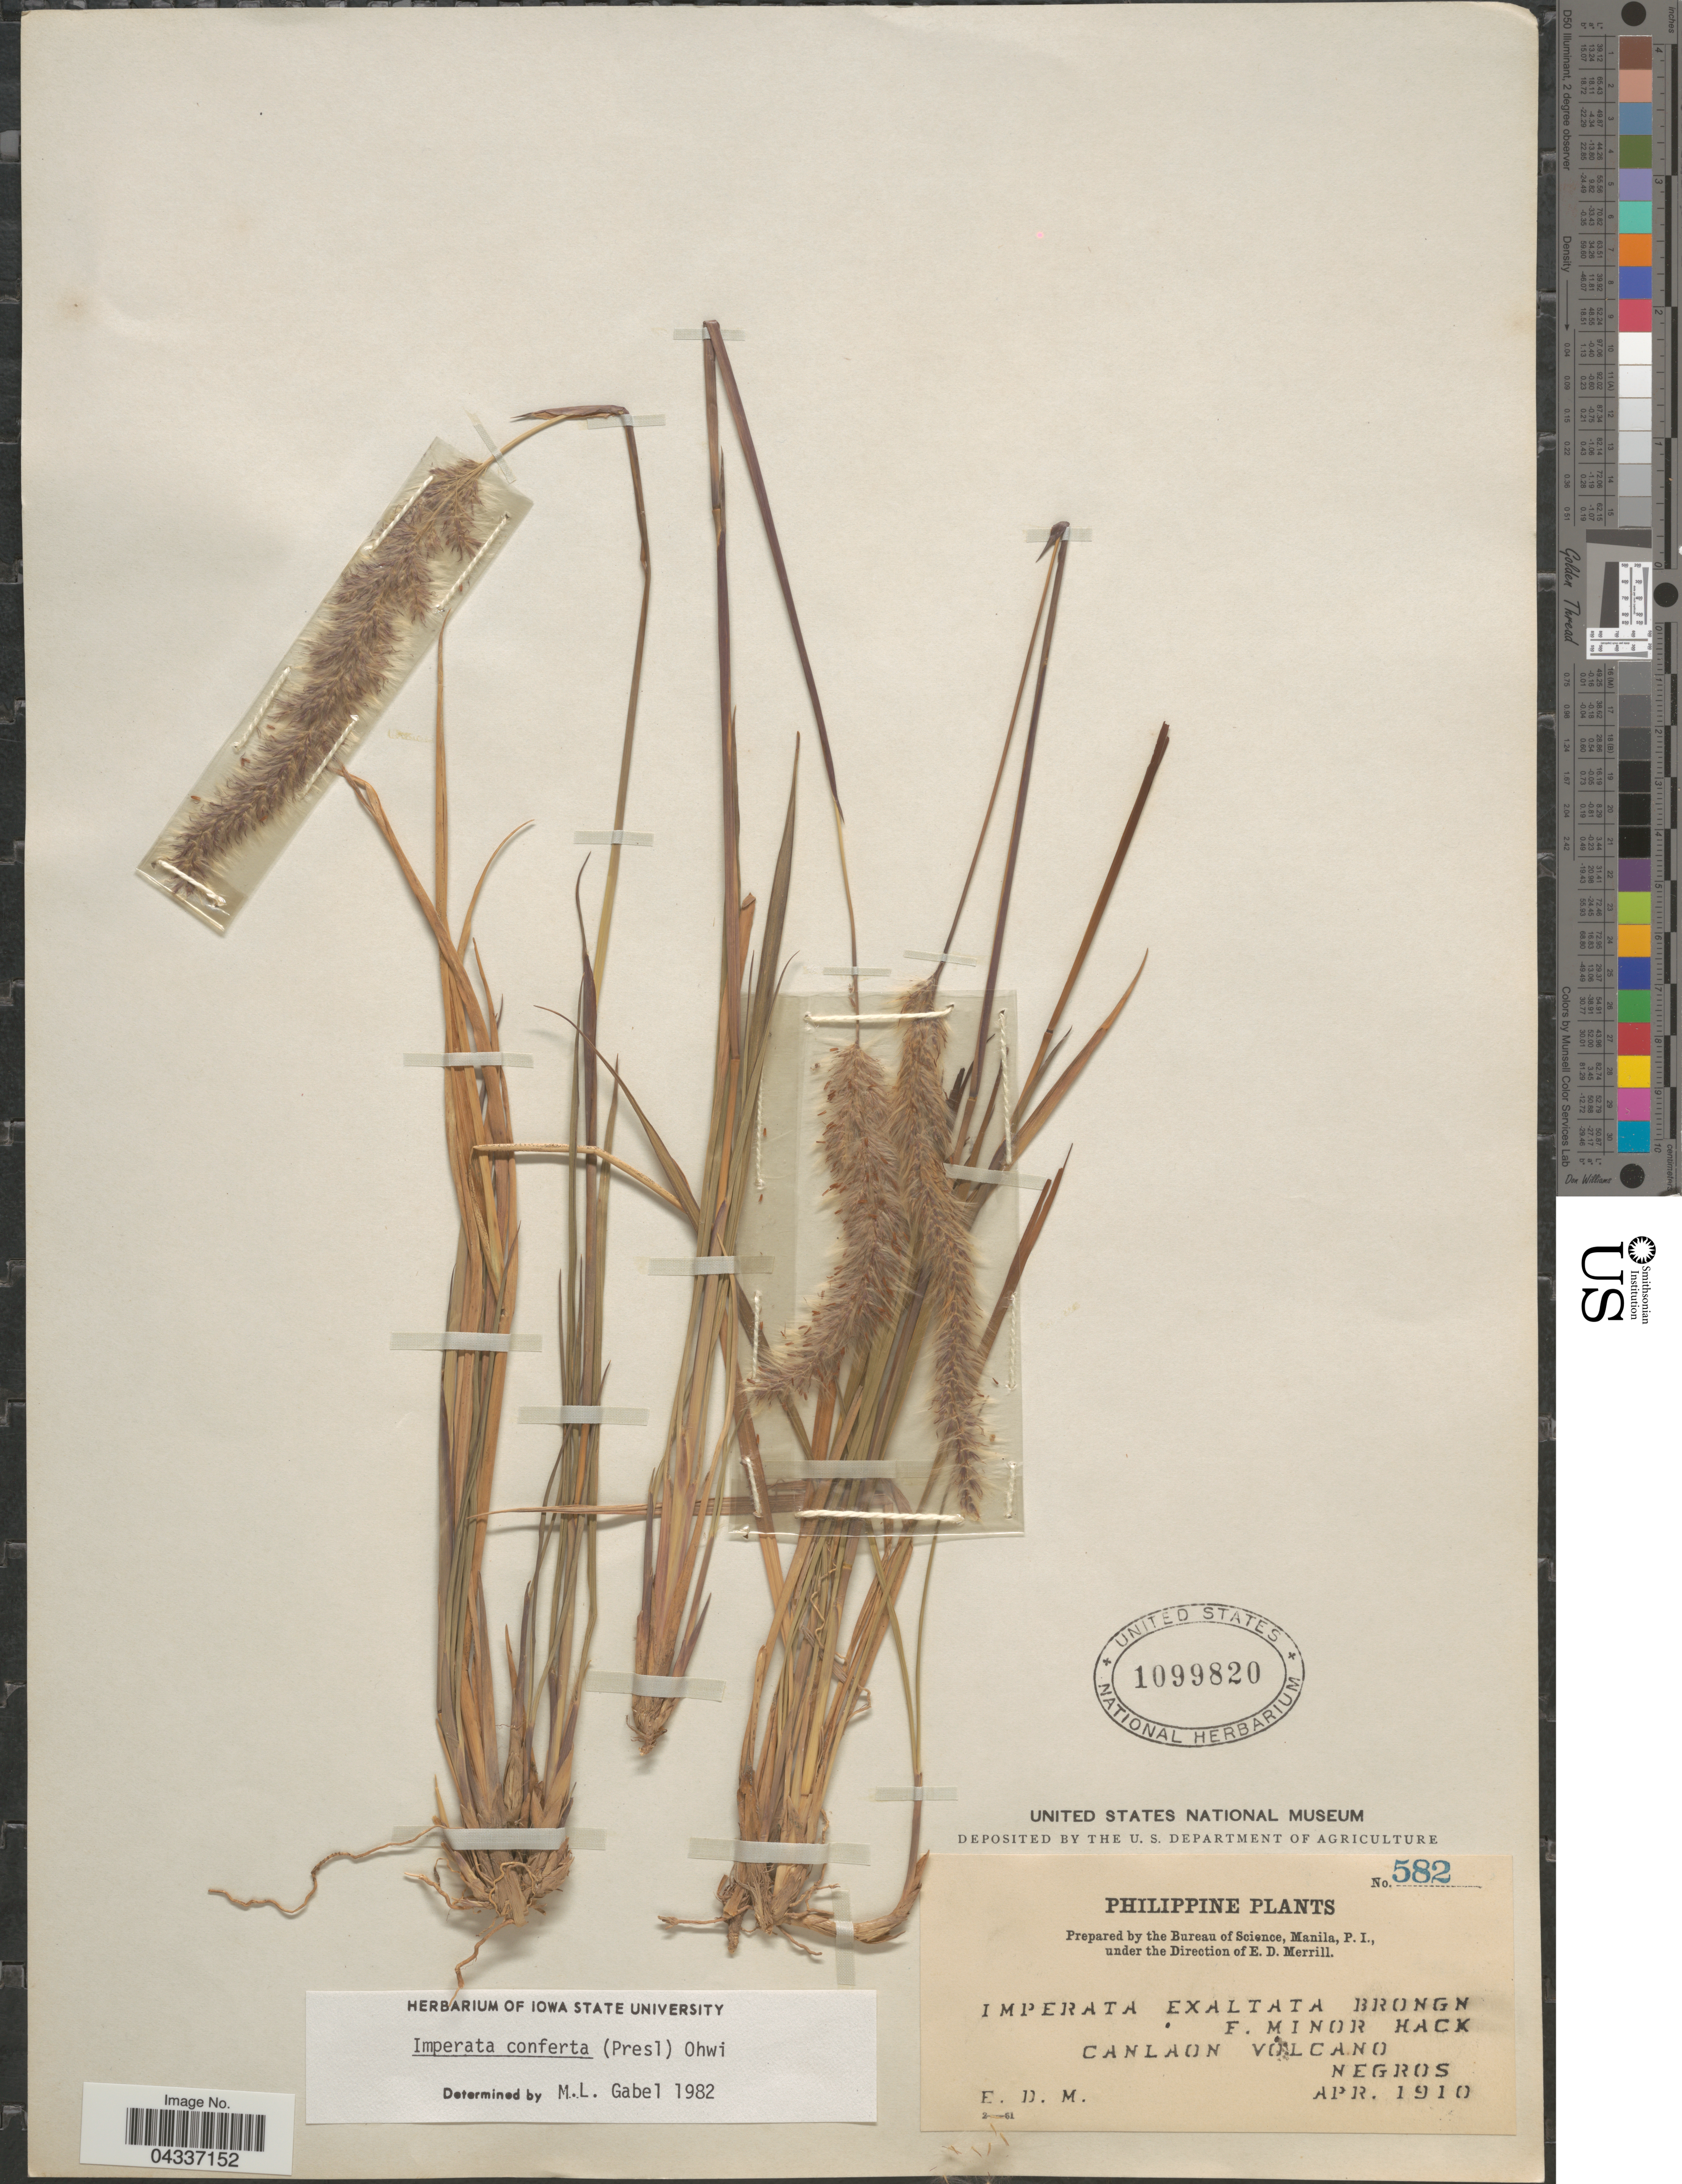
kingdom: Plantae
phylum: Tracheophyta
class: Liliopsida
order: Poales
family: Poaceae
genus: Imperata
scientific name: Imperata conferta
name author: (J. Presl) Ohwi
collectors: E. D. Merrill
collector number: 582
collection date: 1910-04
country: Philippines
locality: Canlaon Volcano. Negros.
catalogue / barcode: US 1099820